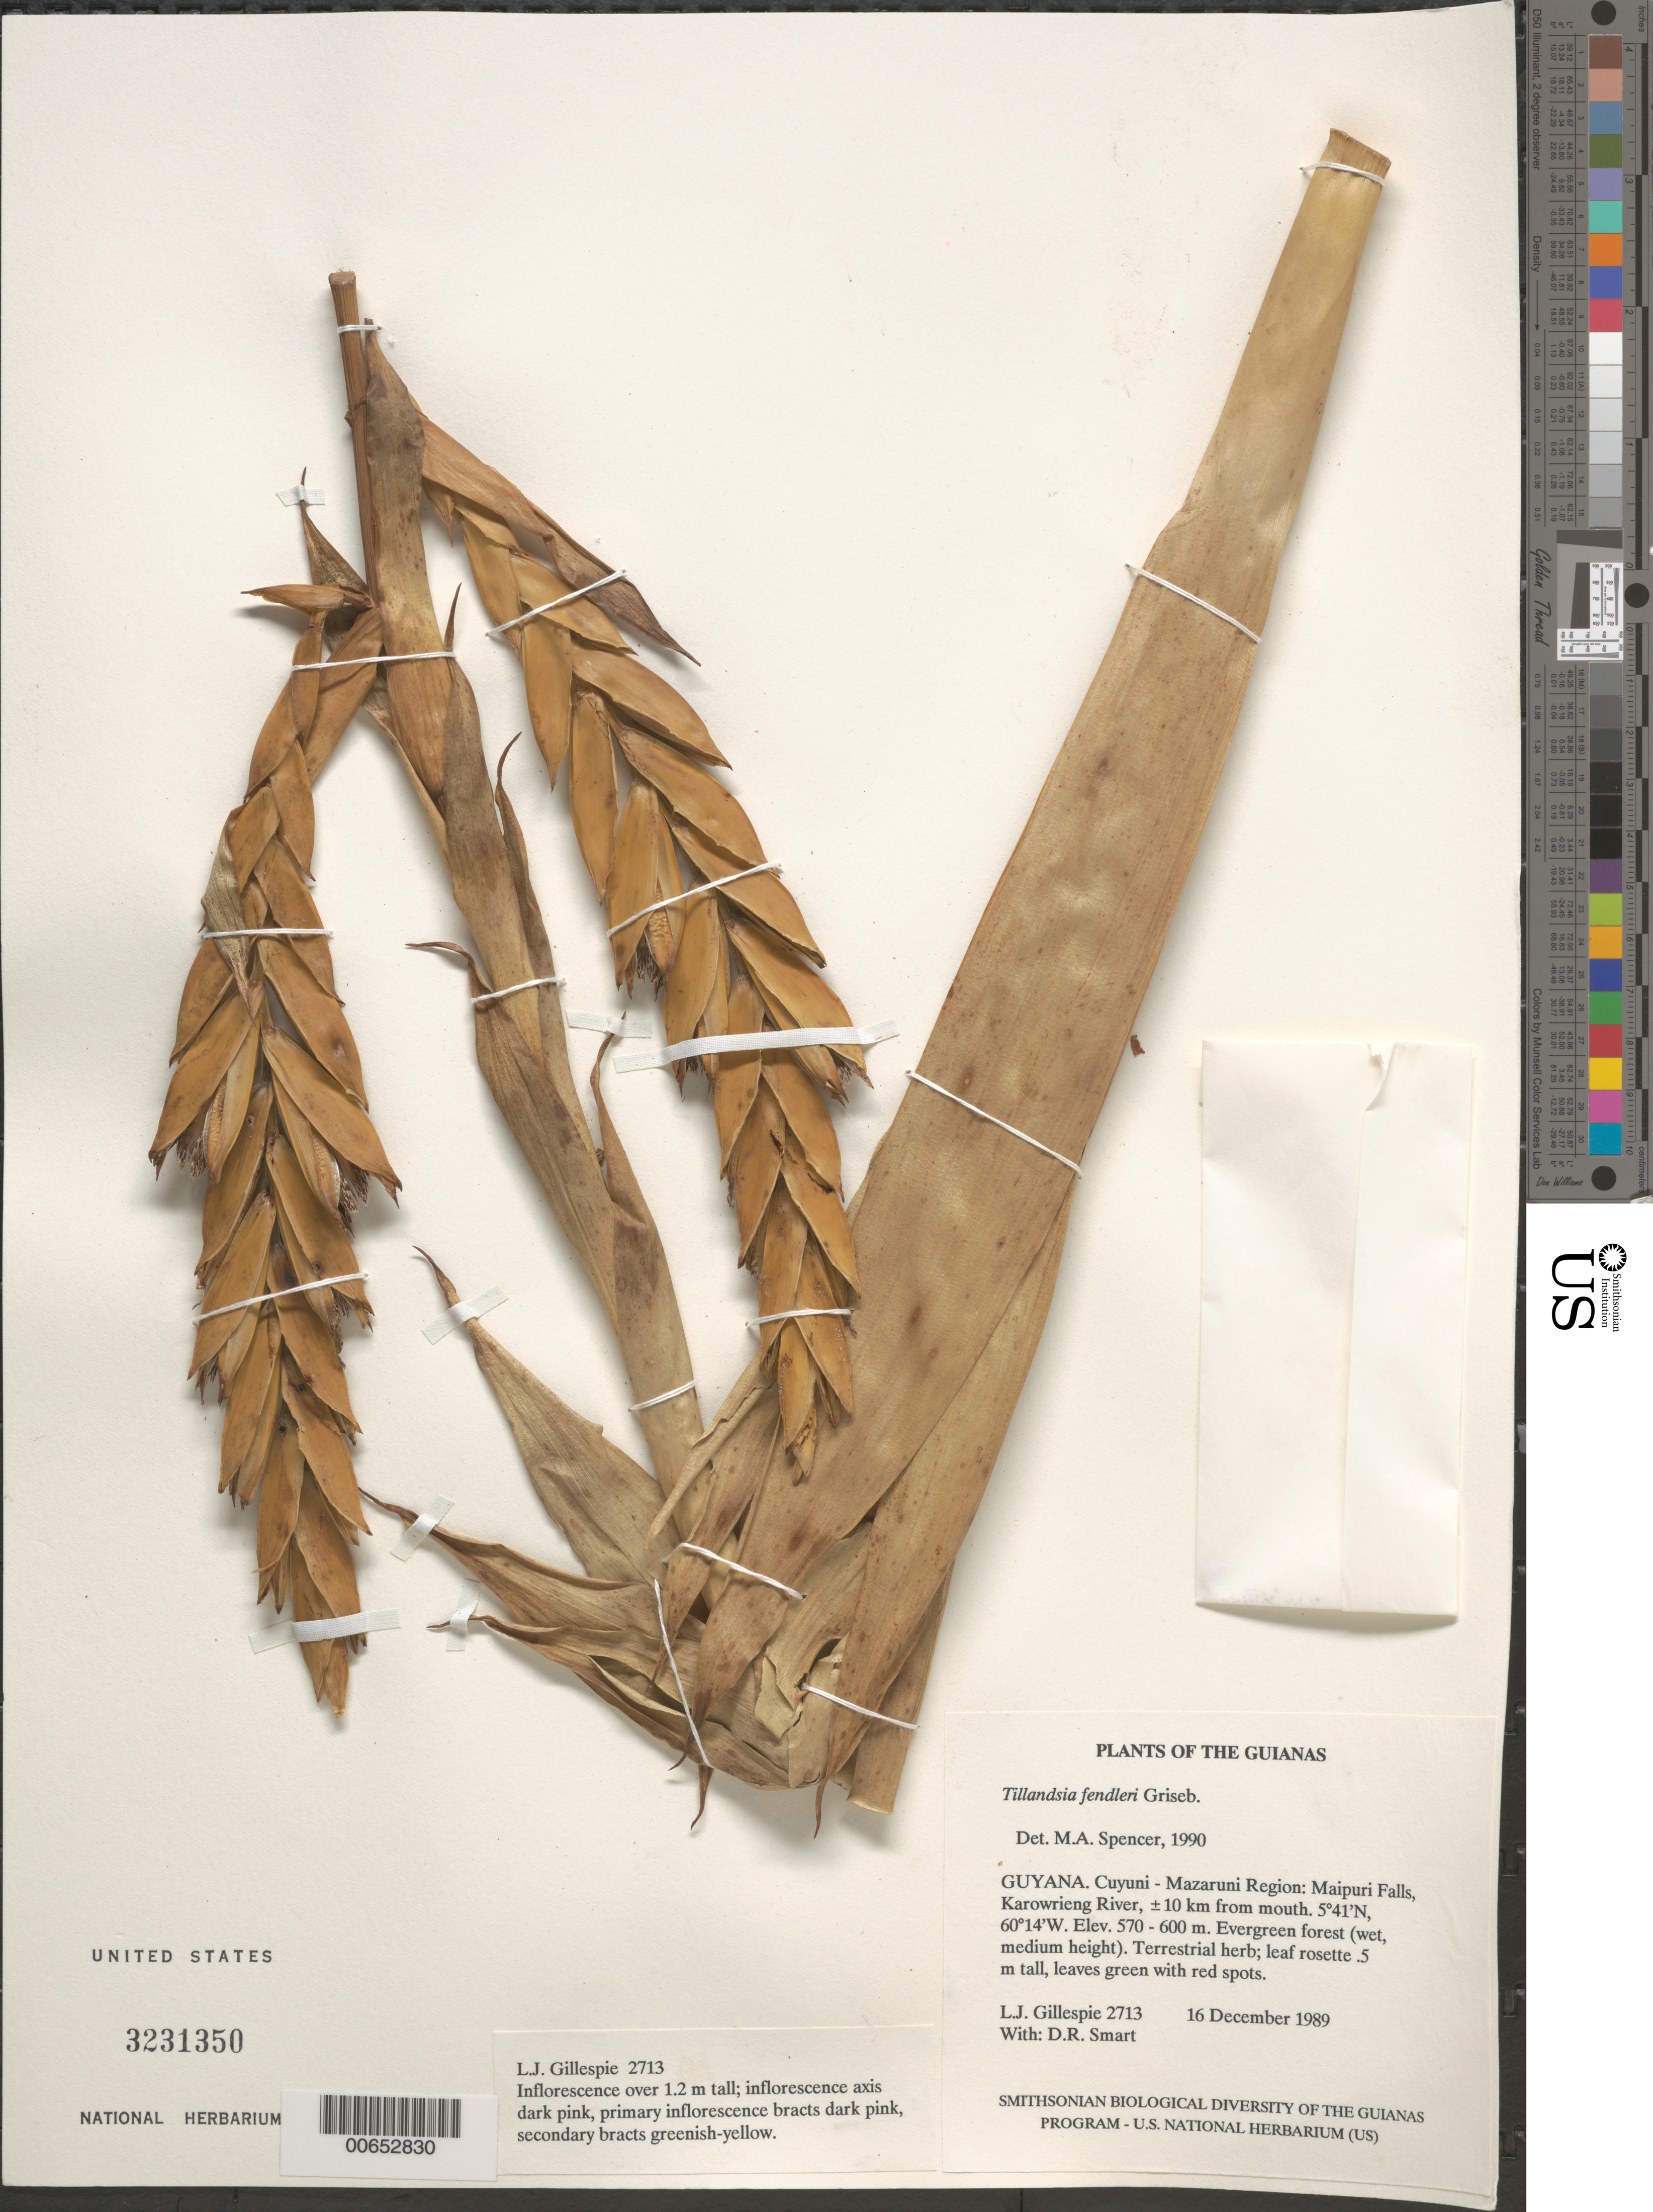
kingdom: Plantae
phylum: Tracheophyta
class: Liliopsida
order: Poales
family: Bromeliaceae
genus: Tillandsia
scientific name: Tillandsia fendleri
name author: Griseb.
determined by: Spencer, M. A.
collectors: L. J. Gillespie & D. R. Smart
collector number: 2713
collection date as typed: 16 December 1989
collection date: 1989-12-16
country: Guyana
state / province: Cuyuni-Mazaruni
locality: Maipuri Falls, Karowrieng River, ±10 km from mouth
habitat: Evergreen forest (wet, medium height), montane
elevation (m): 570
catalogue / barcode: US 3231350